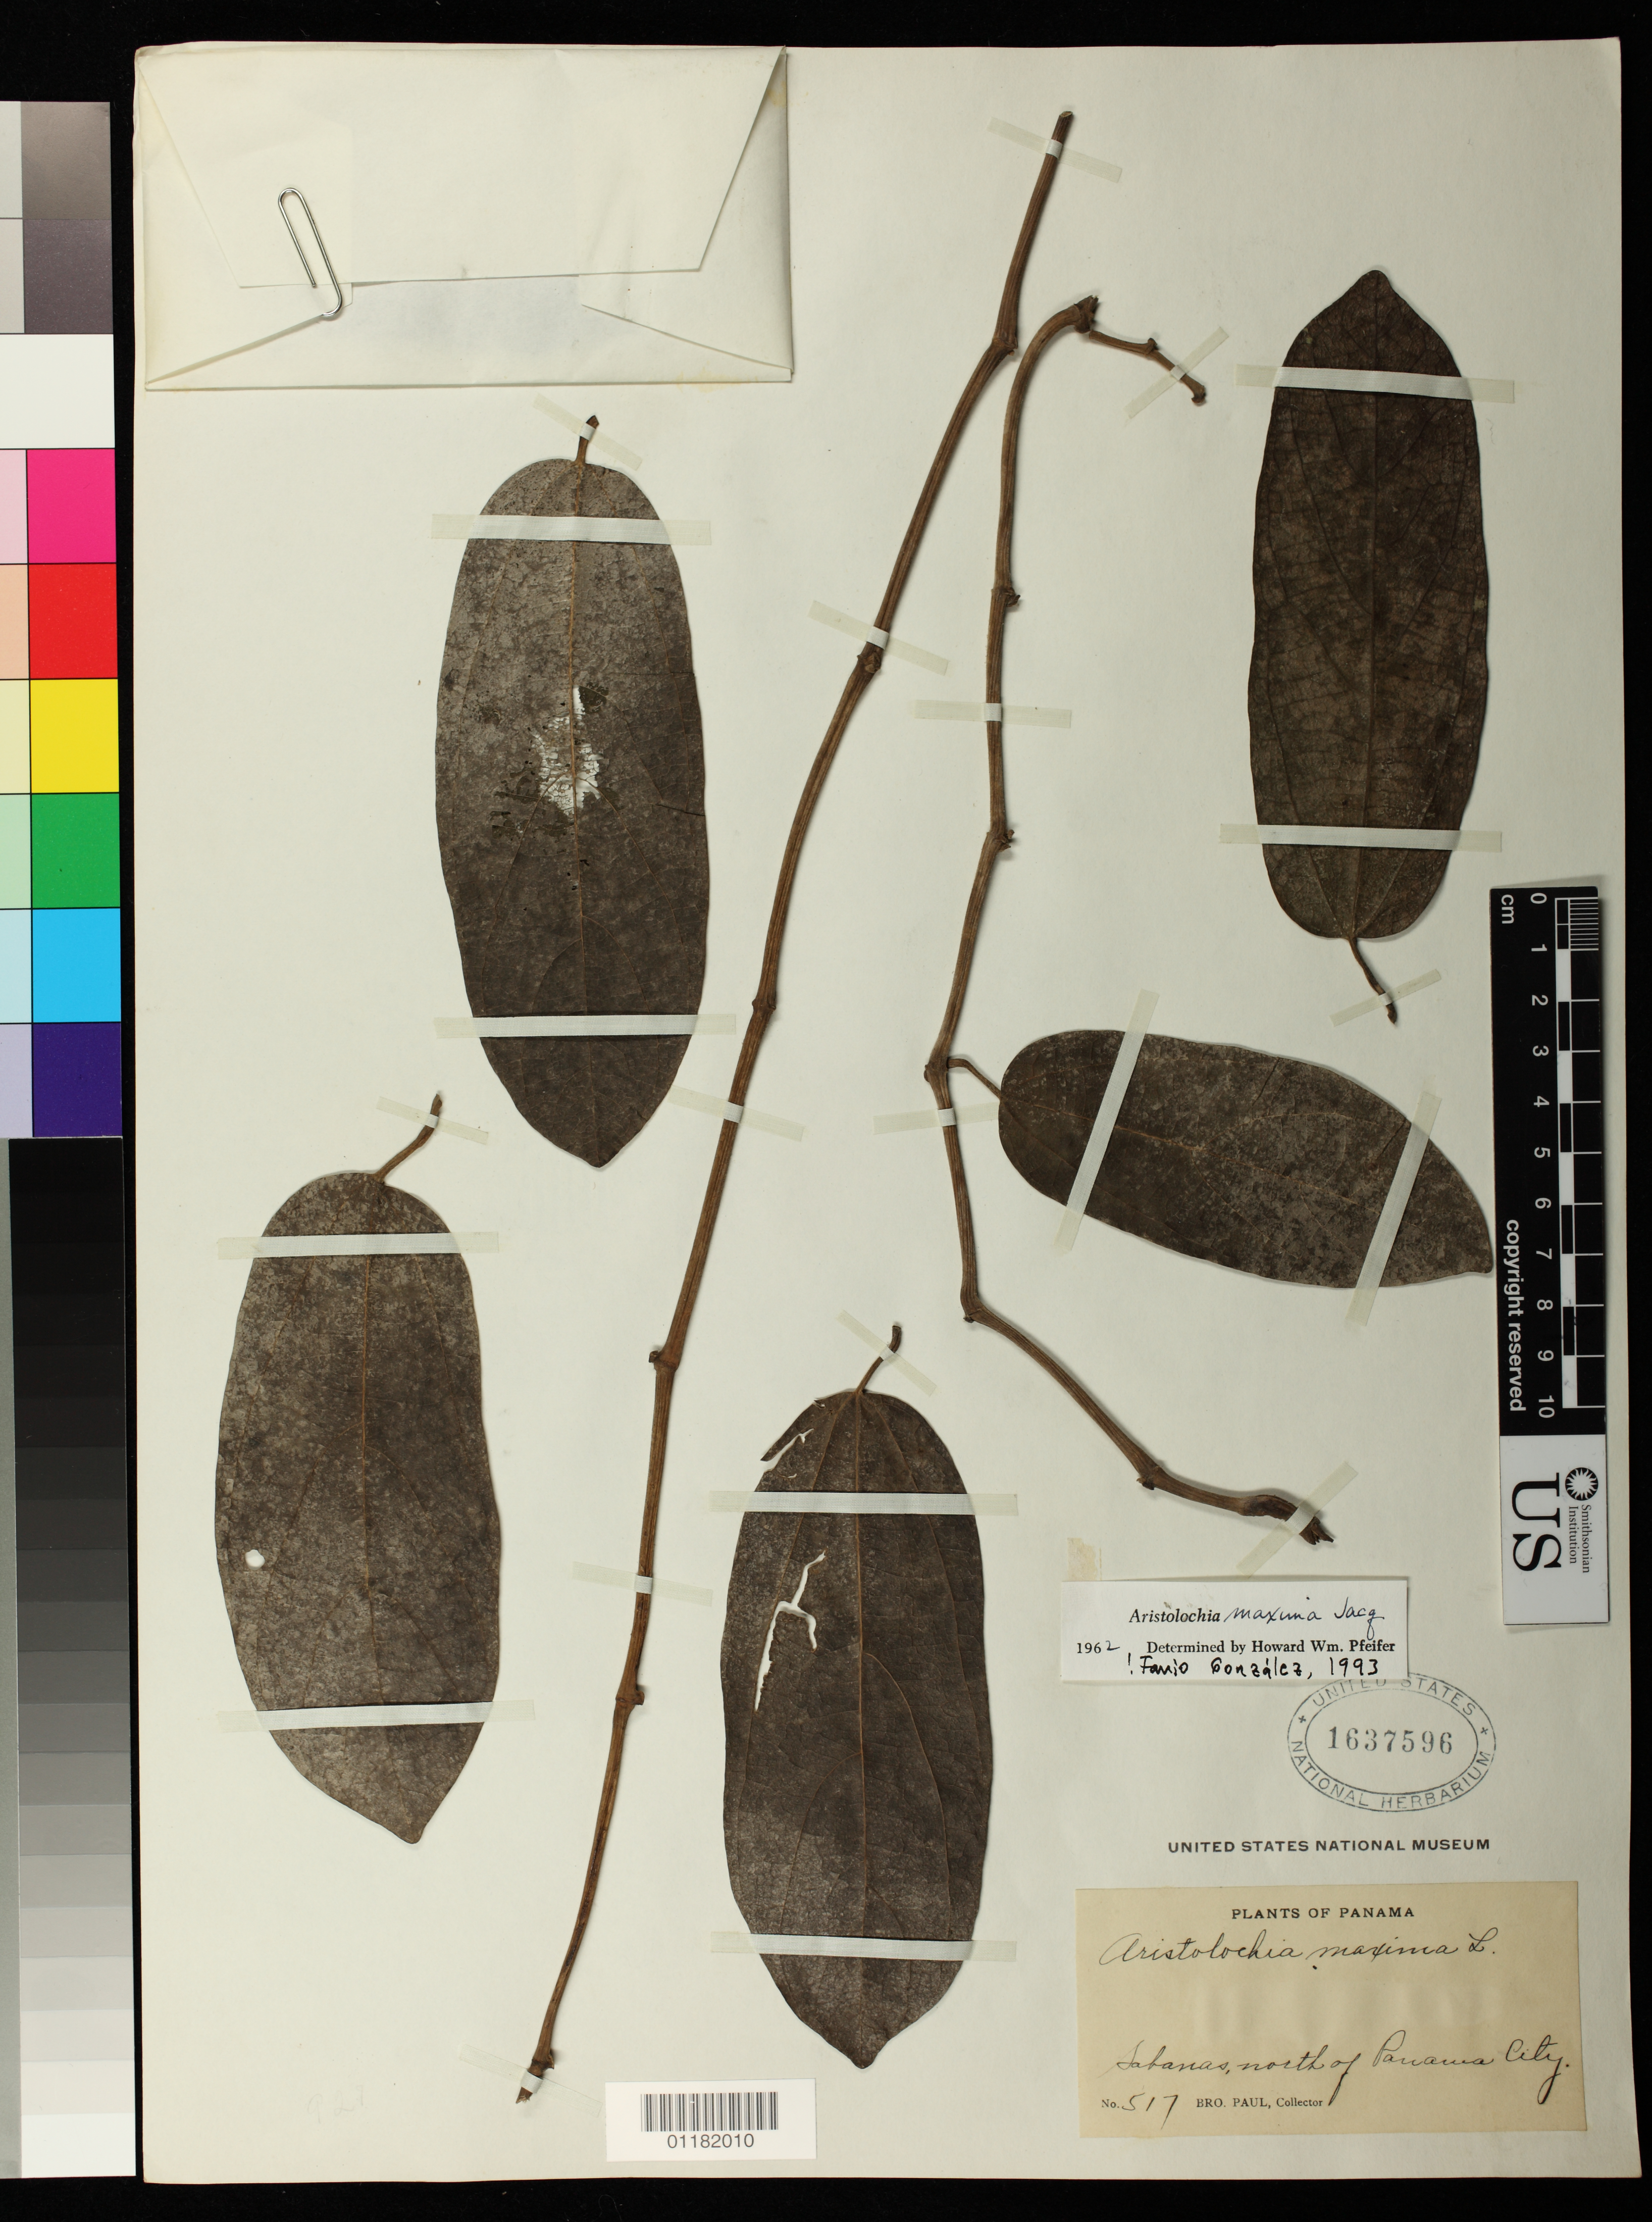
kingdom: Plantae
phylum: Tracheophyta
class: Magnoliopsida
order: Piperales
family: Aristolochiaceae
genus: Aristolochia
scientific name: Aristolochia maxima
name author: Jacq.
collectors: Bro. Paul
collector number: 517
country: Panama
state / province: Panamá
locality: Sabanas, north of Panama City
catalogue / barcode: US 1637596